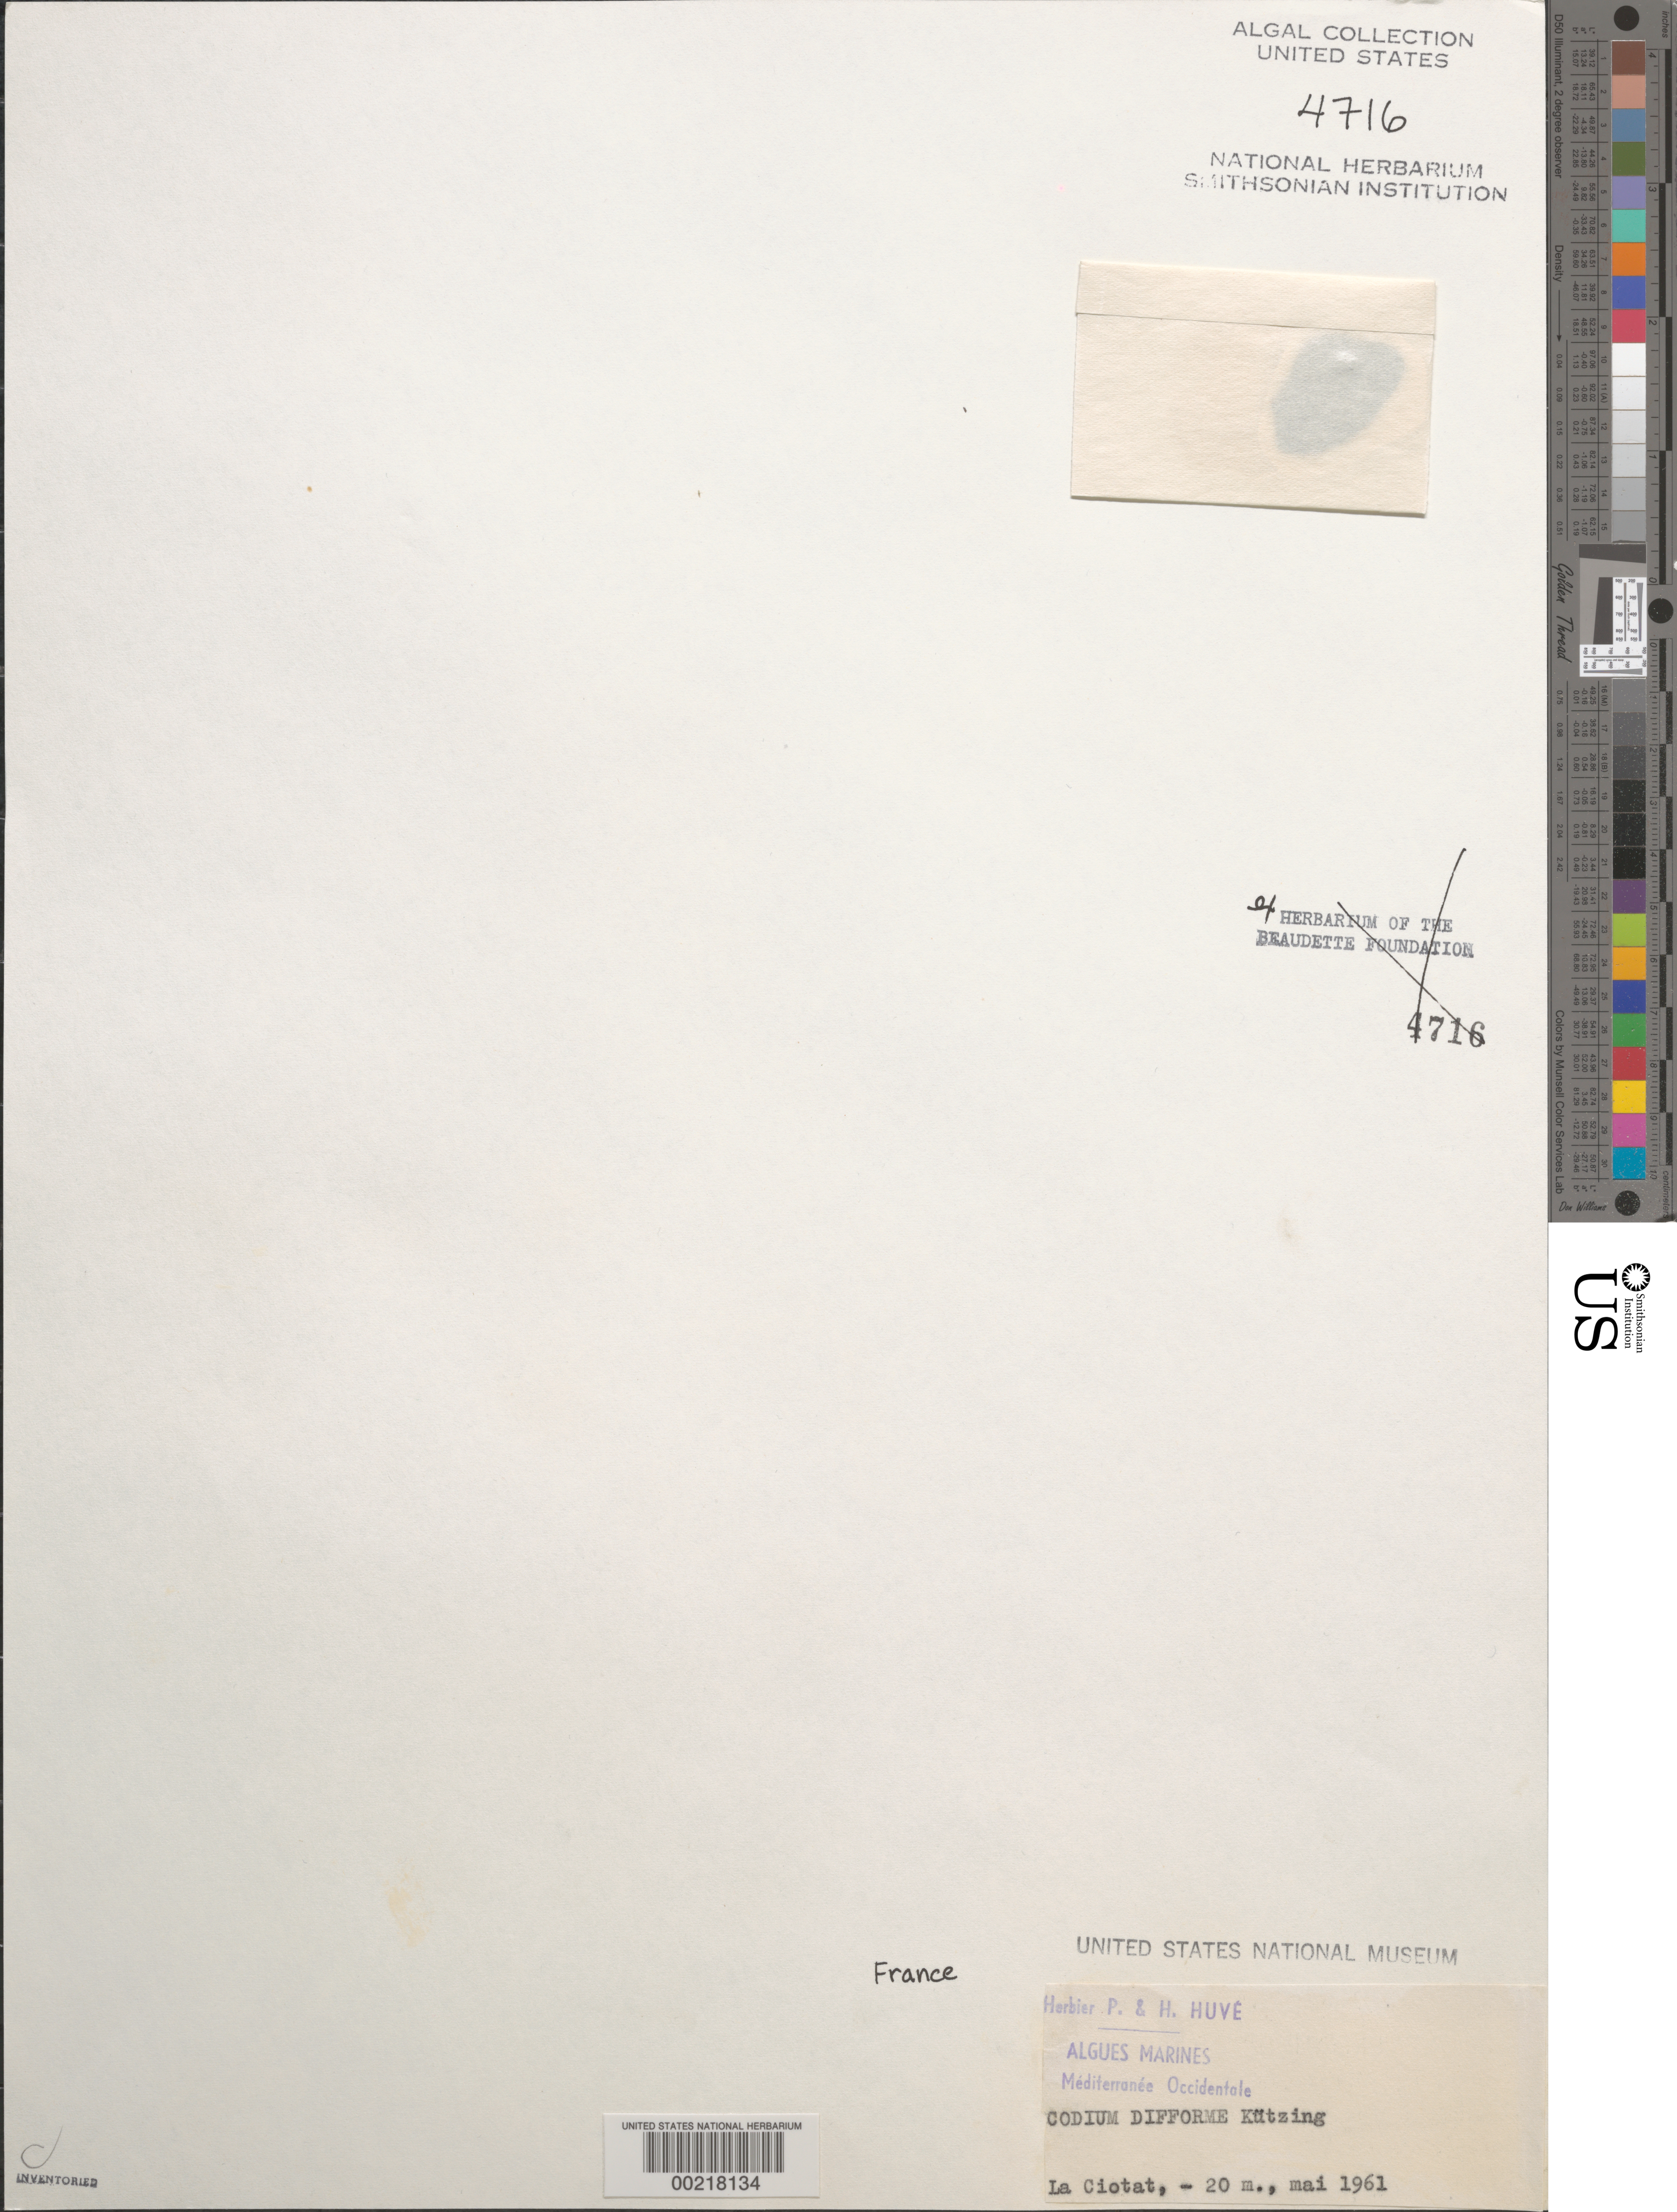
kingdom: Plantae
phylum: Chlorophyta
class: Ulvophyceae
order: Bryopsidales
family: Codiaceae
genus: Codium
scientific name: Codium effusum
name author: (Rafinesque) Delle Chiaje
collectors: P. Huve & H. Huve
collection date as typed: May 1961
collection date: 1961-05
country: France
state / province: Provence-Alpes-Côte d'Azur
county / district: Bouches-du-Rhône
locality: La Ciotat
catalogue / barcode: US 4716